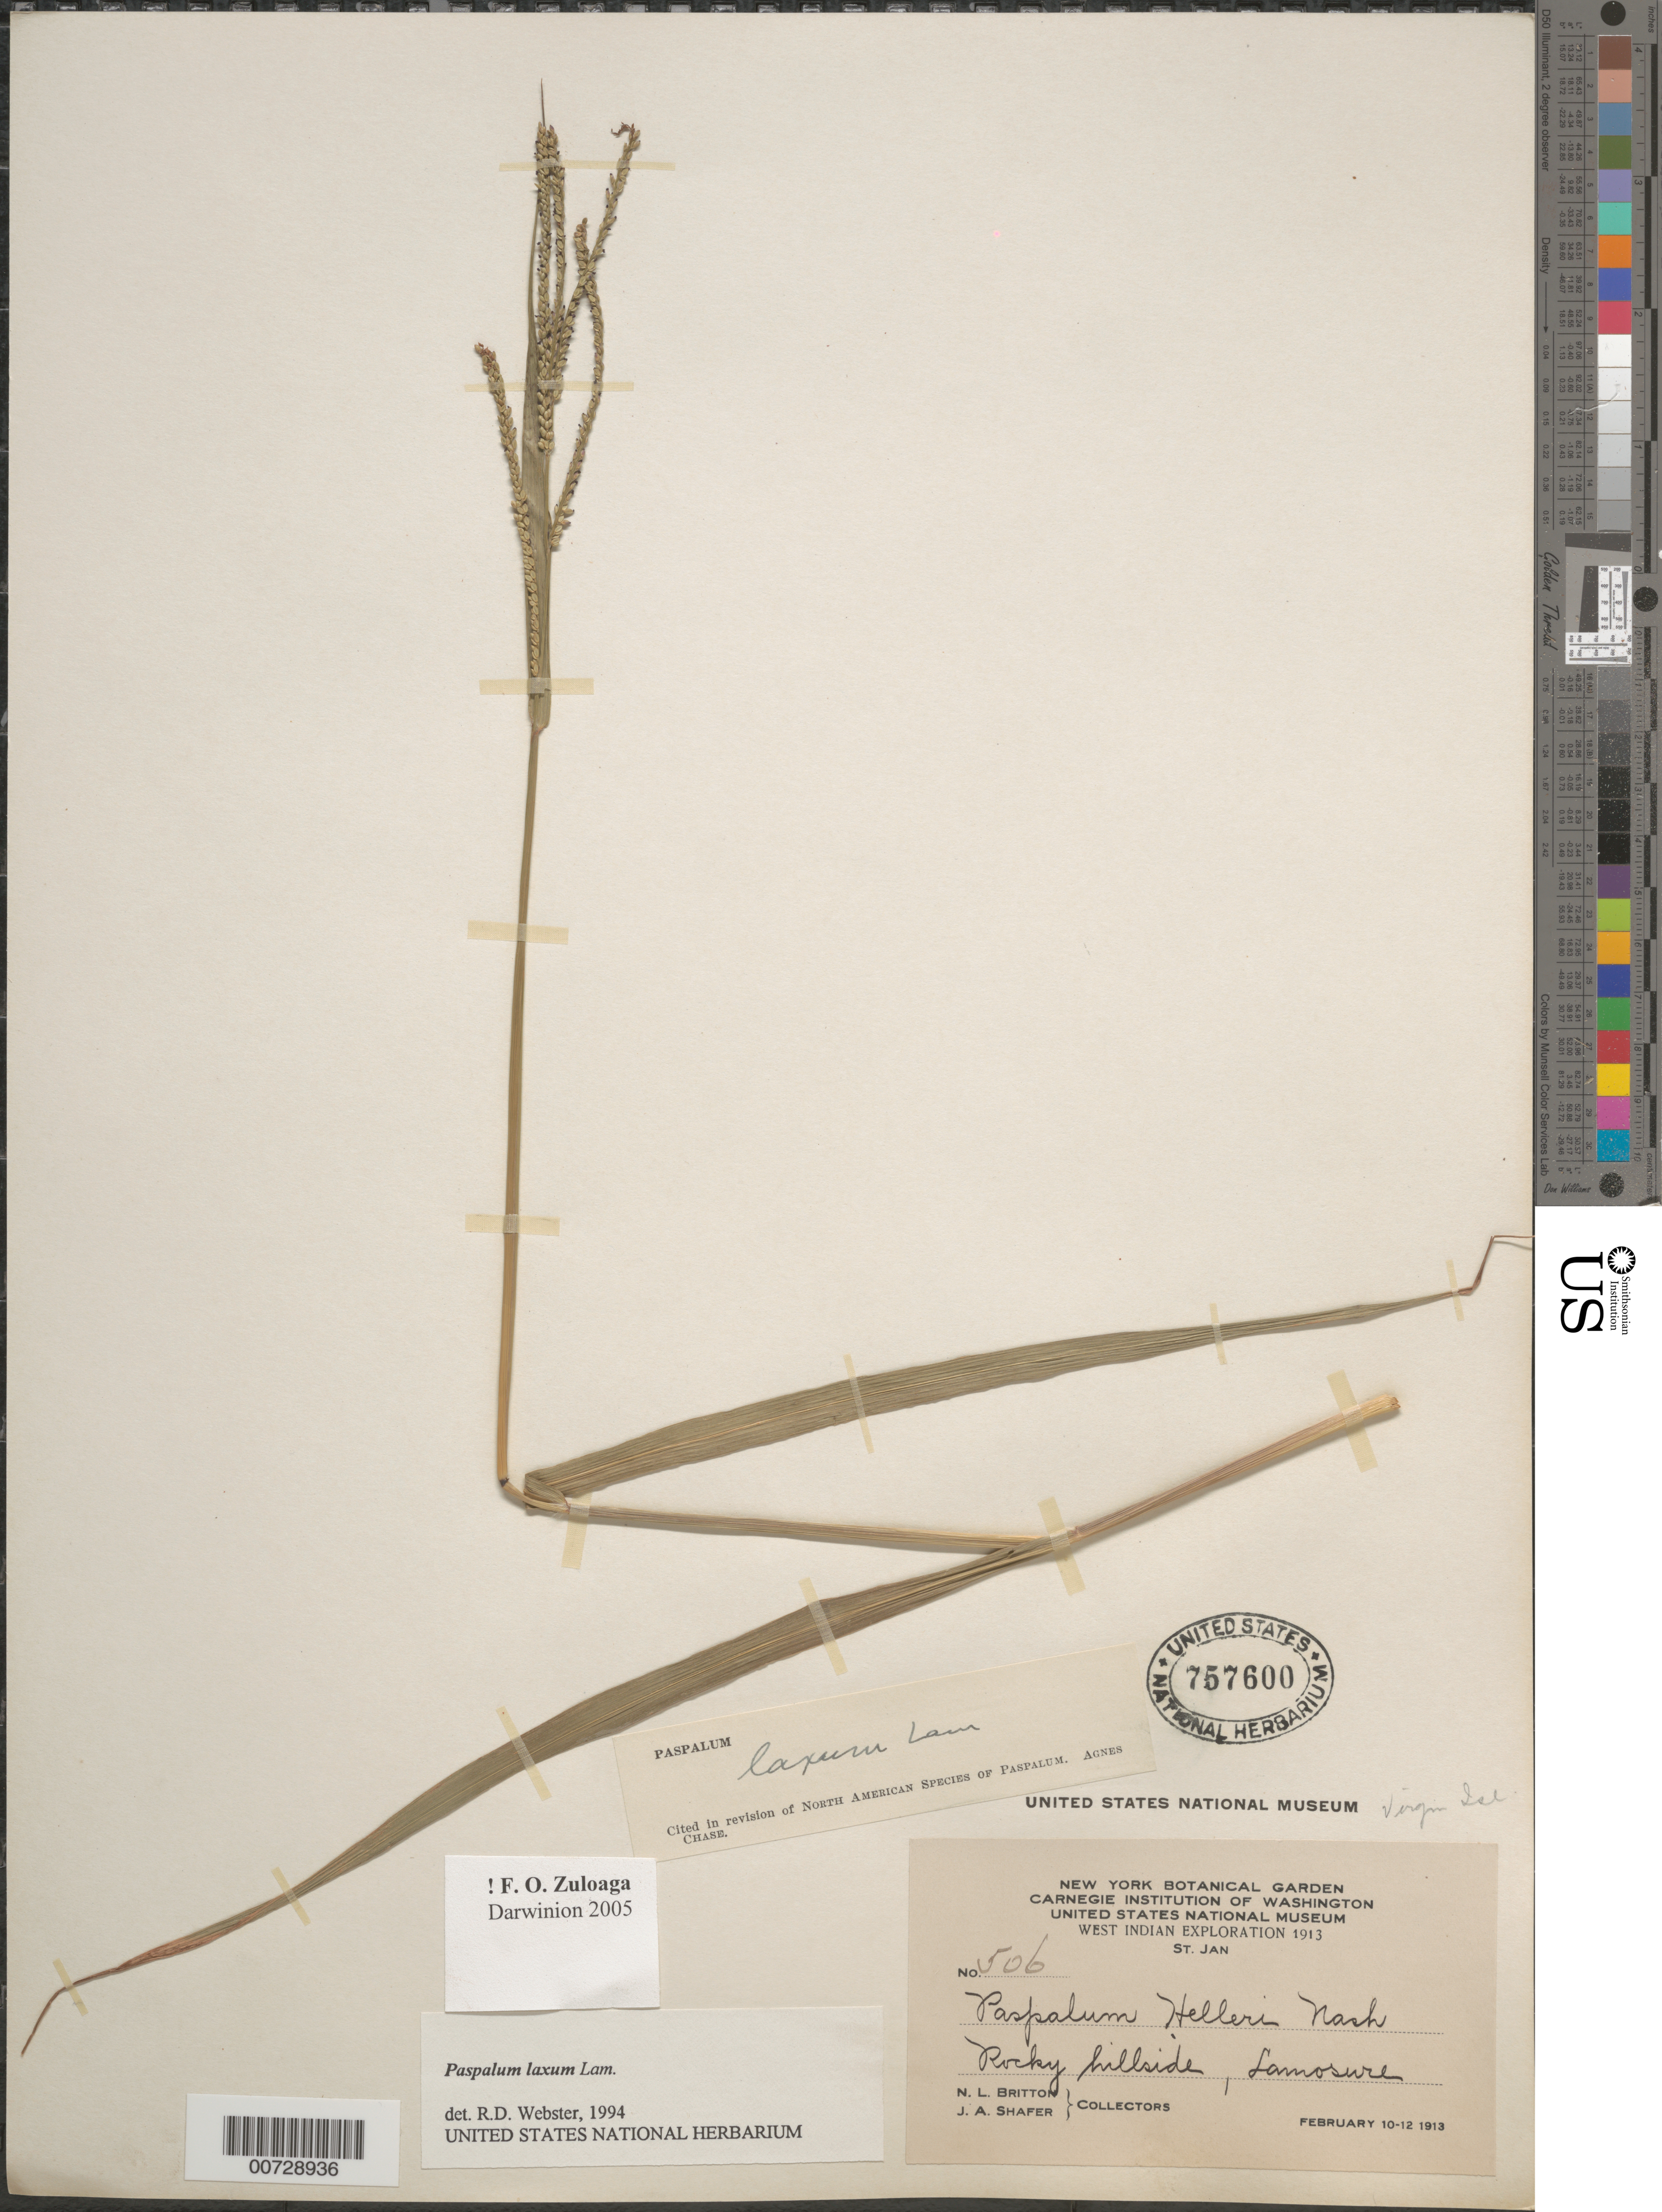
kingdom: Plantae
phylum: Tracheophyta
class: Liliopsida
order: Poales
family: Poaceae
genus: Paspalum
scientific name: Paspalum laxum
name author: Lam.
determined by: Webster, Robert D.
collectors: N. Britton & J. A. Shafer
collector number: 506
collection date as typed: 10 Feb 1913 to 12 Feb 1913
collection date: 1913-02-10/1913-02-12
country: U.S. Virgin Islands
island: St. John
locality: St. John; Lameshur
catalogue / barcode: US 757600